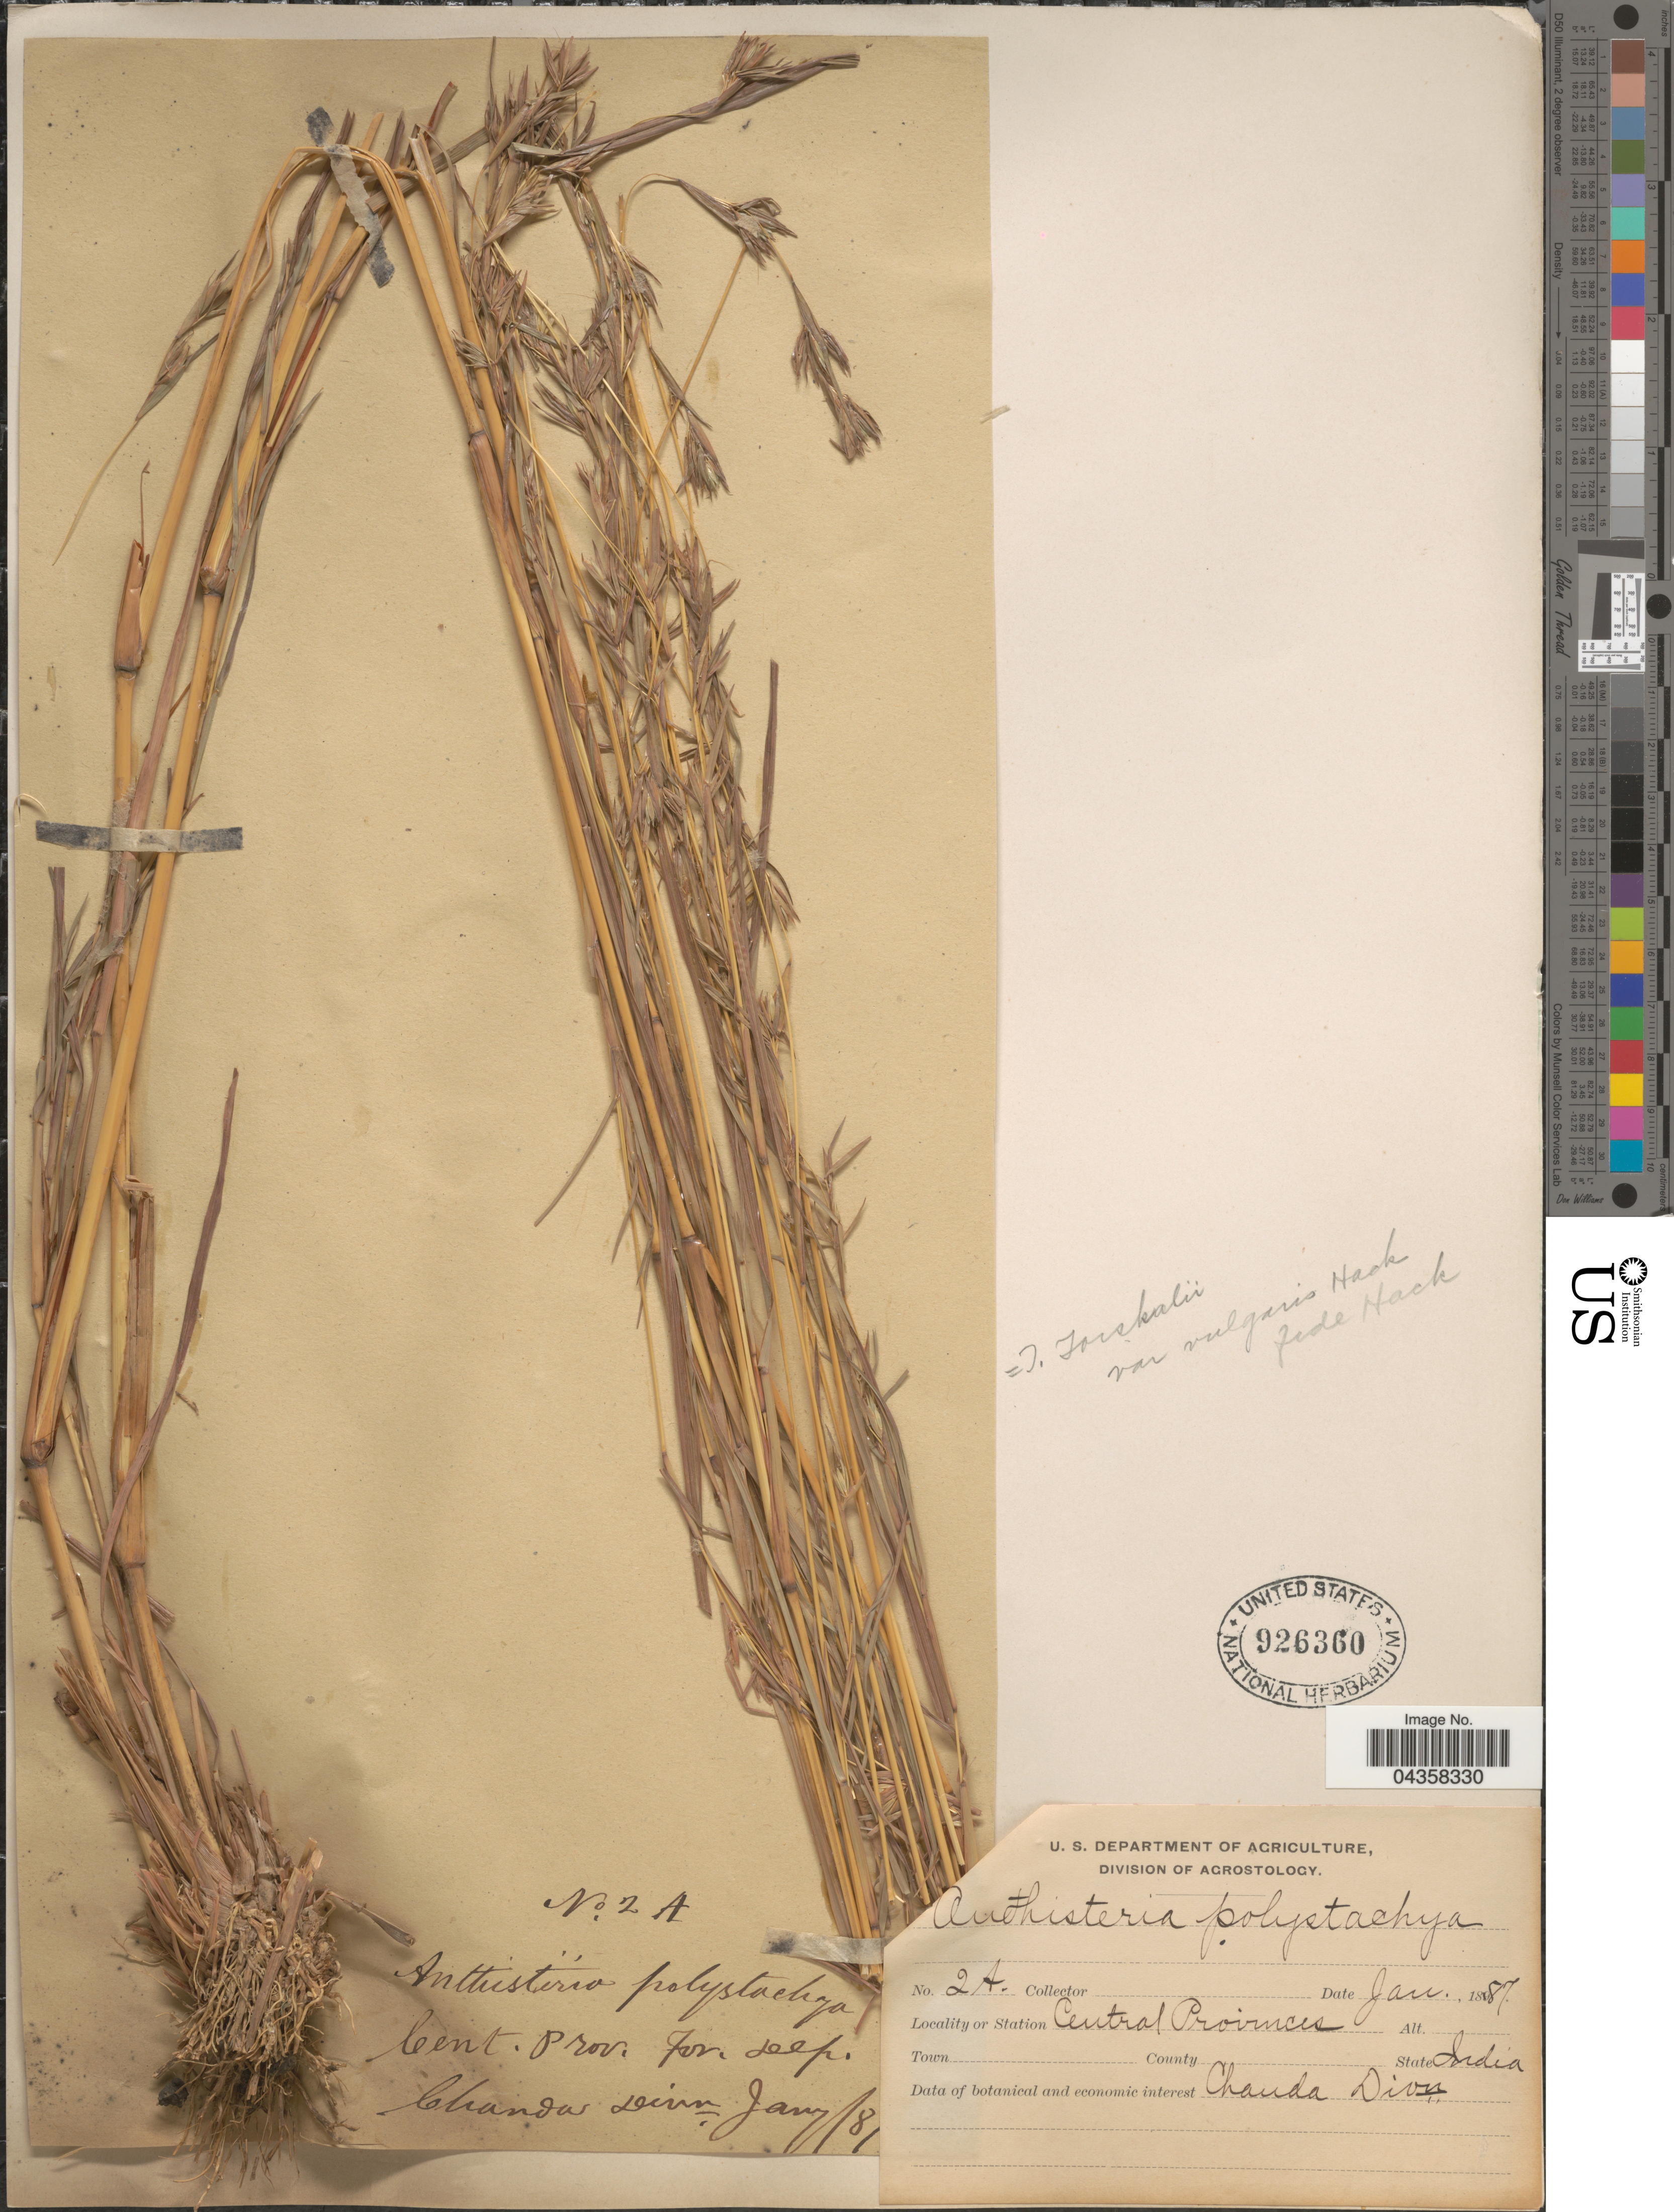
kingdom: Plantae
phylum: Tracheophyta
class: Liliopsida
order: Poales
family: Poaceae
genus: Themeda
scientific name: Themeda triandra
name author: Forssk.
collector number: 2A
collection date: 1887-01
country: China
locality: Central Provinces. Chanda Divn.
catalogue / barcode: US 926360